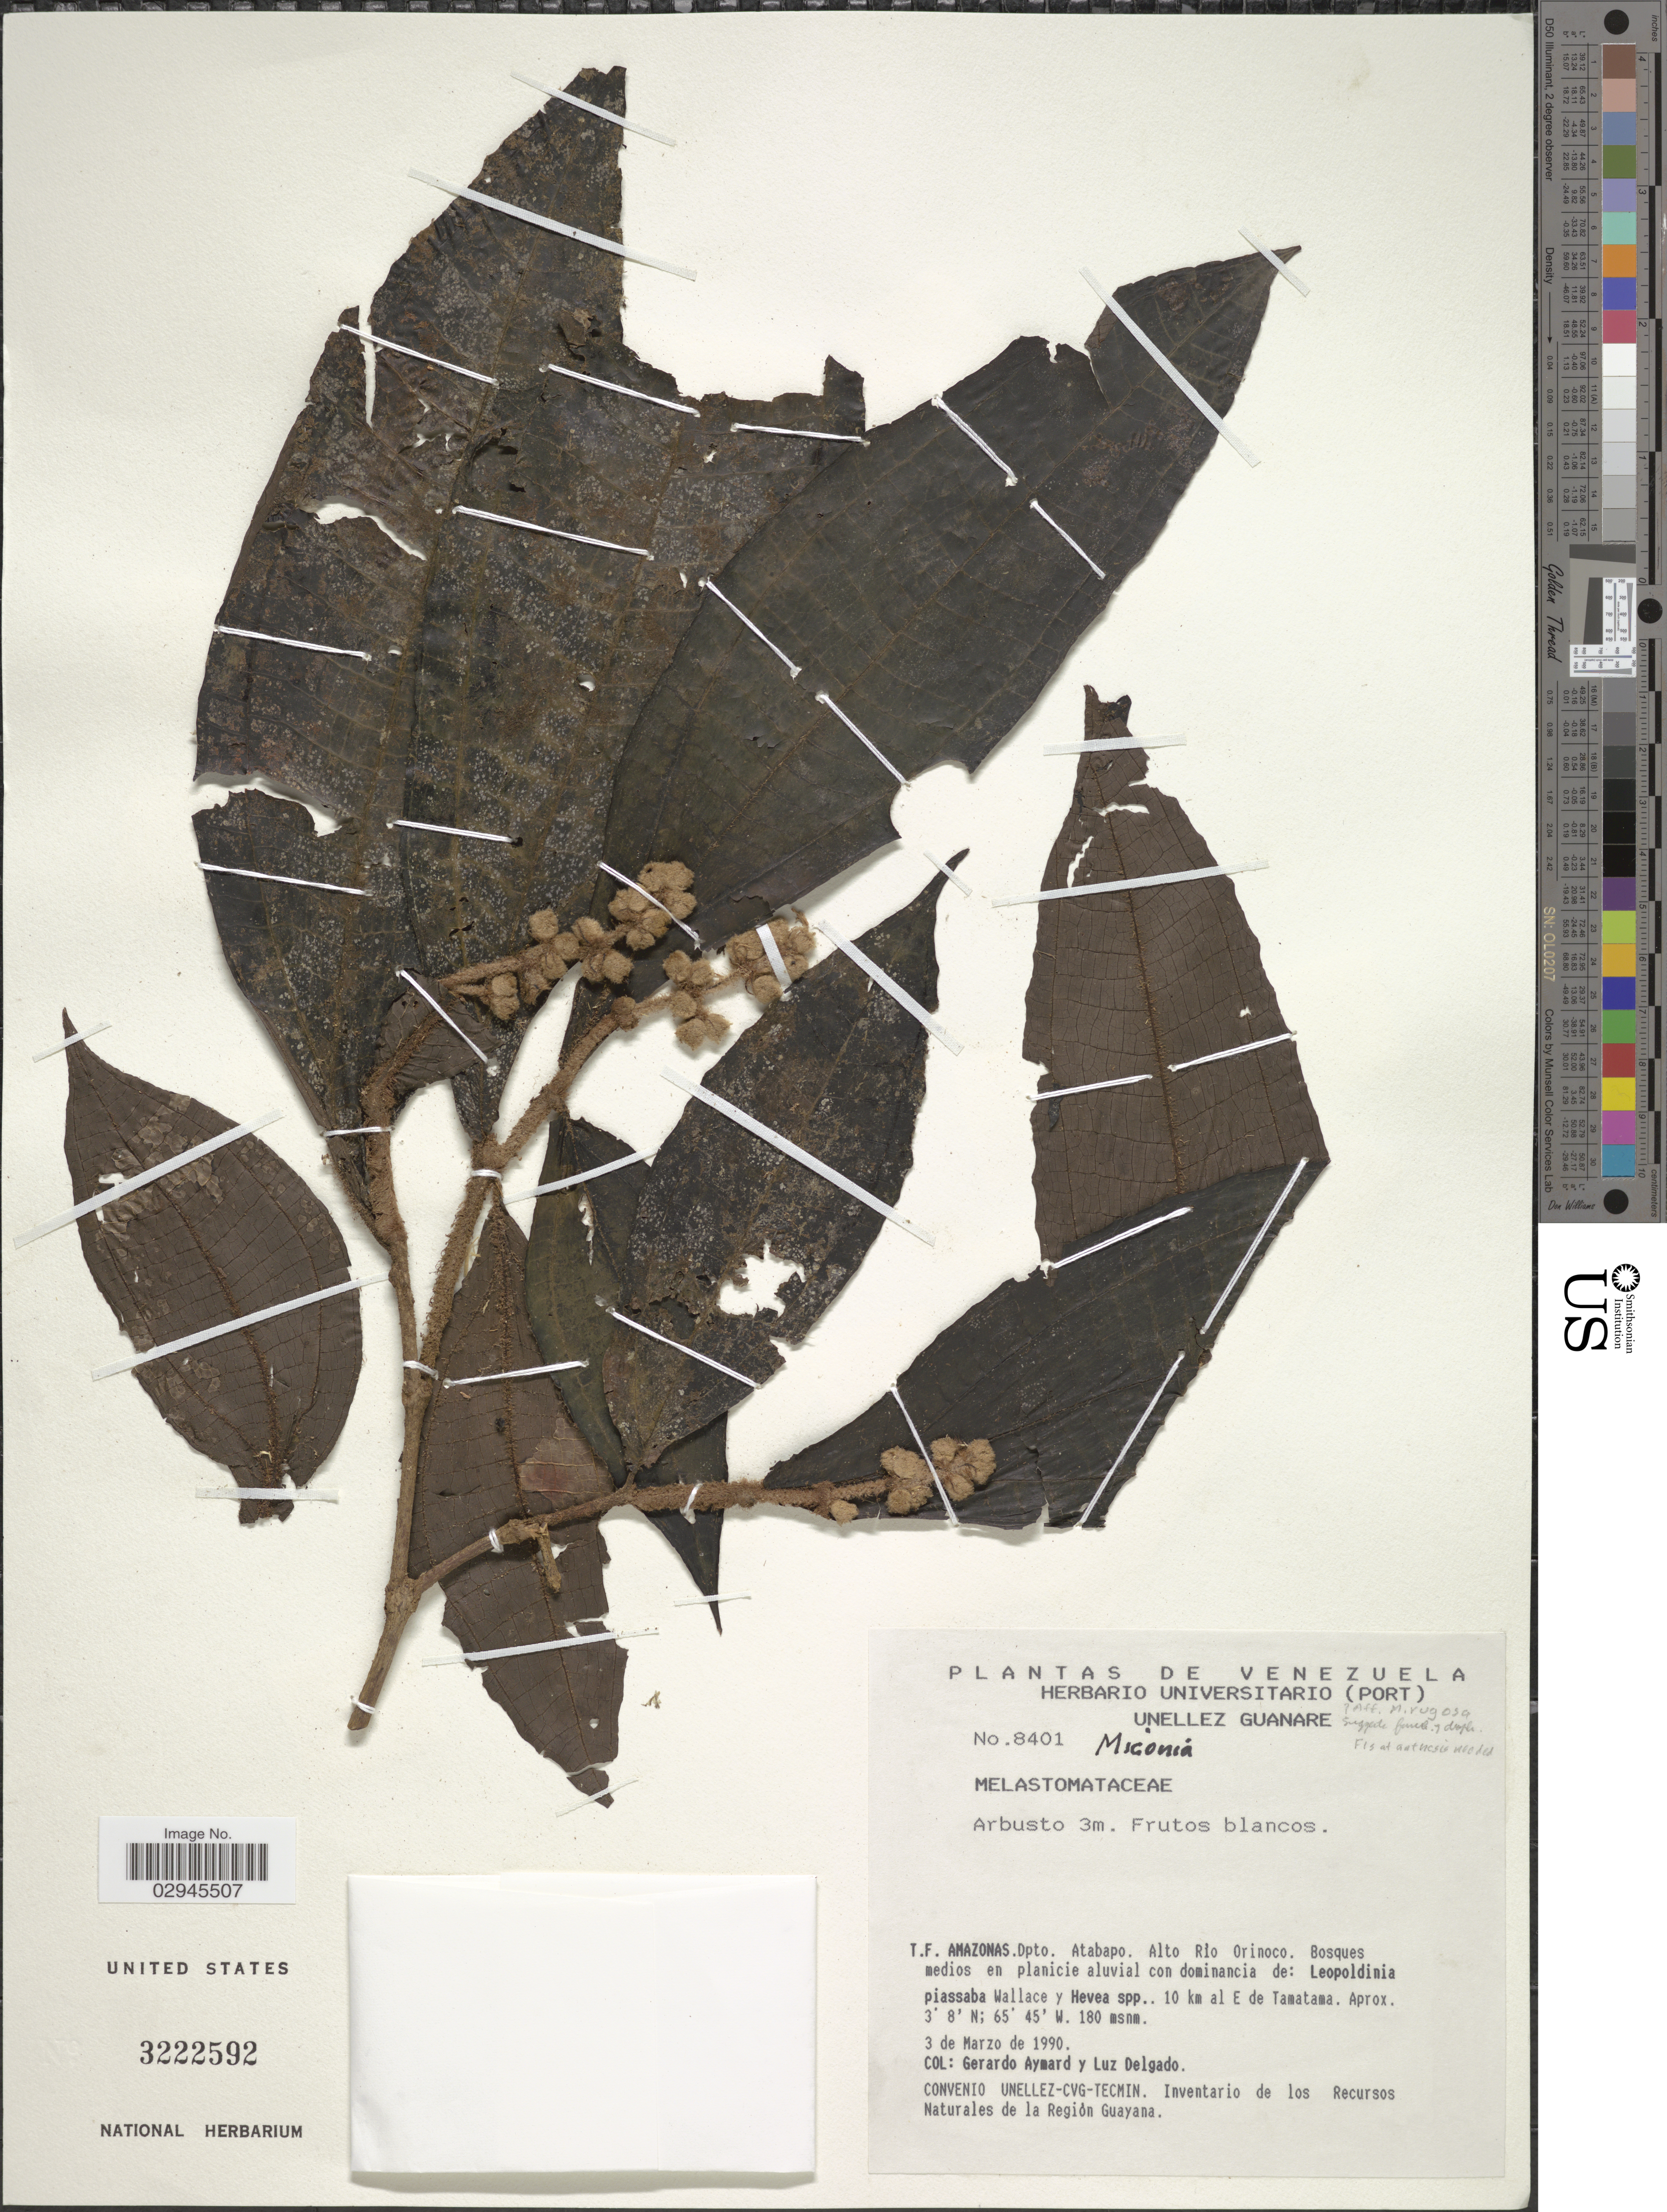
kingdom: Plantae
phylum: Tracheophyta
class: Magnoliopsida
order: Myrtales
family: Melastomataceae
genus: Miconia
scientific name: Miconia sp.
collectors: G. A. Aymard & L. Delgado V.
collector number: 8401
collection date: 1990-03-03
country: Venezuela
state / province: Amazonas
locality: T.F. Amazonas. Dpto. Atabapo. Alto Río Orinoco. 10 km al E de Tamatama.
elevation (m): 180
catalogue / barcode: US 3222592